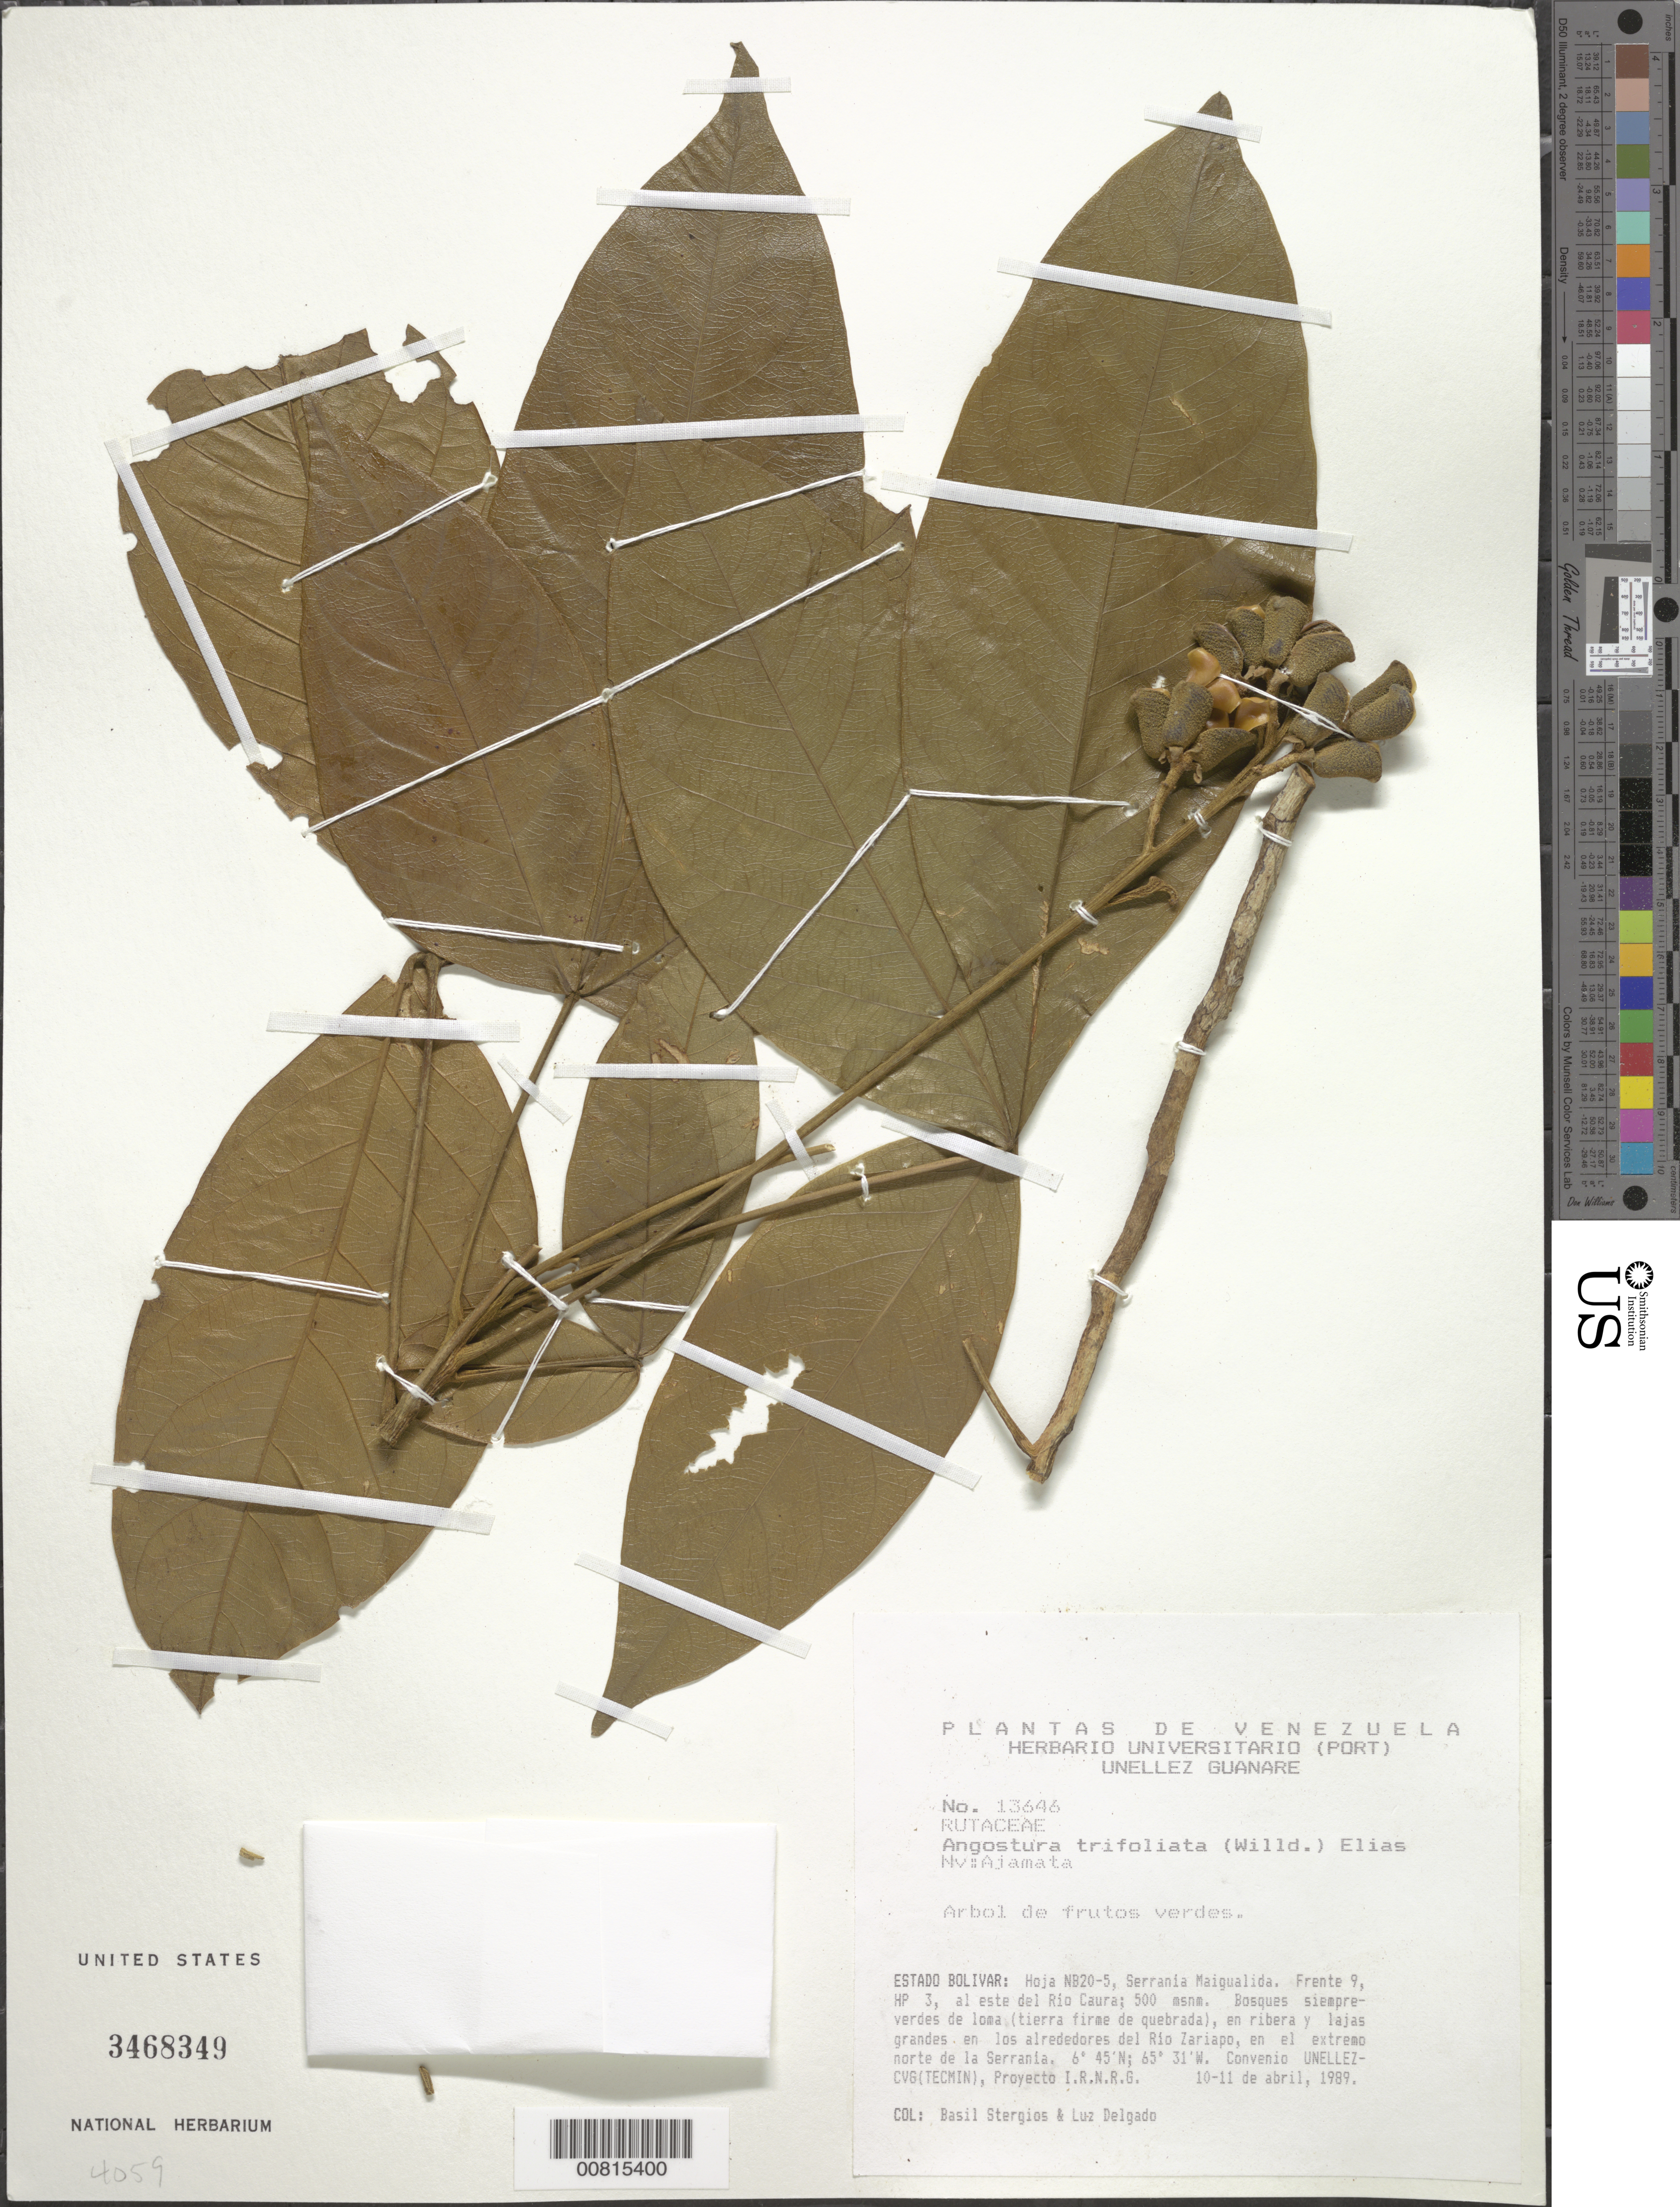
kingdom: Plantae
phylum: Tracheophyta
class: Magnoliopsida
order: Sapindales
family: Rutaceae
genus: Angostura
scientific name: Angostura trifoliata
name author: (Willd.) T.S. Elias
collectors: B. G. Stergios & L. Delgado V.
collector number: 13646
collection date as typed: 10-Apr-89 to 11-Apr-89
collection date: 1989-04-10/1989-04-11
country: Venezuela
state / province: Bolívar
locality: Serrania Maigualida, E del río Caura, alrededores del río Zariapo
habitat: Bosques siempre-verdes de loma (tierra firme de quebrada), en ribera y lajas grandes en los alrededores del río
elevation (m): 500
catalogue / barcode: US 3468349